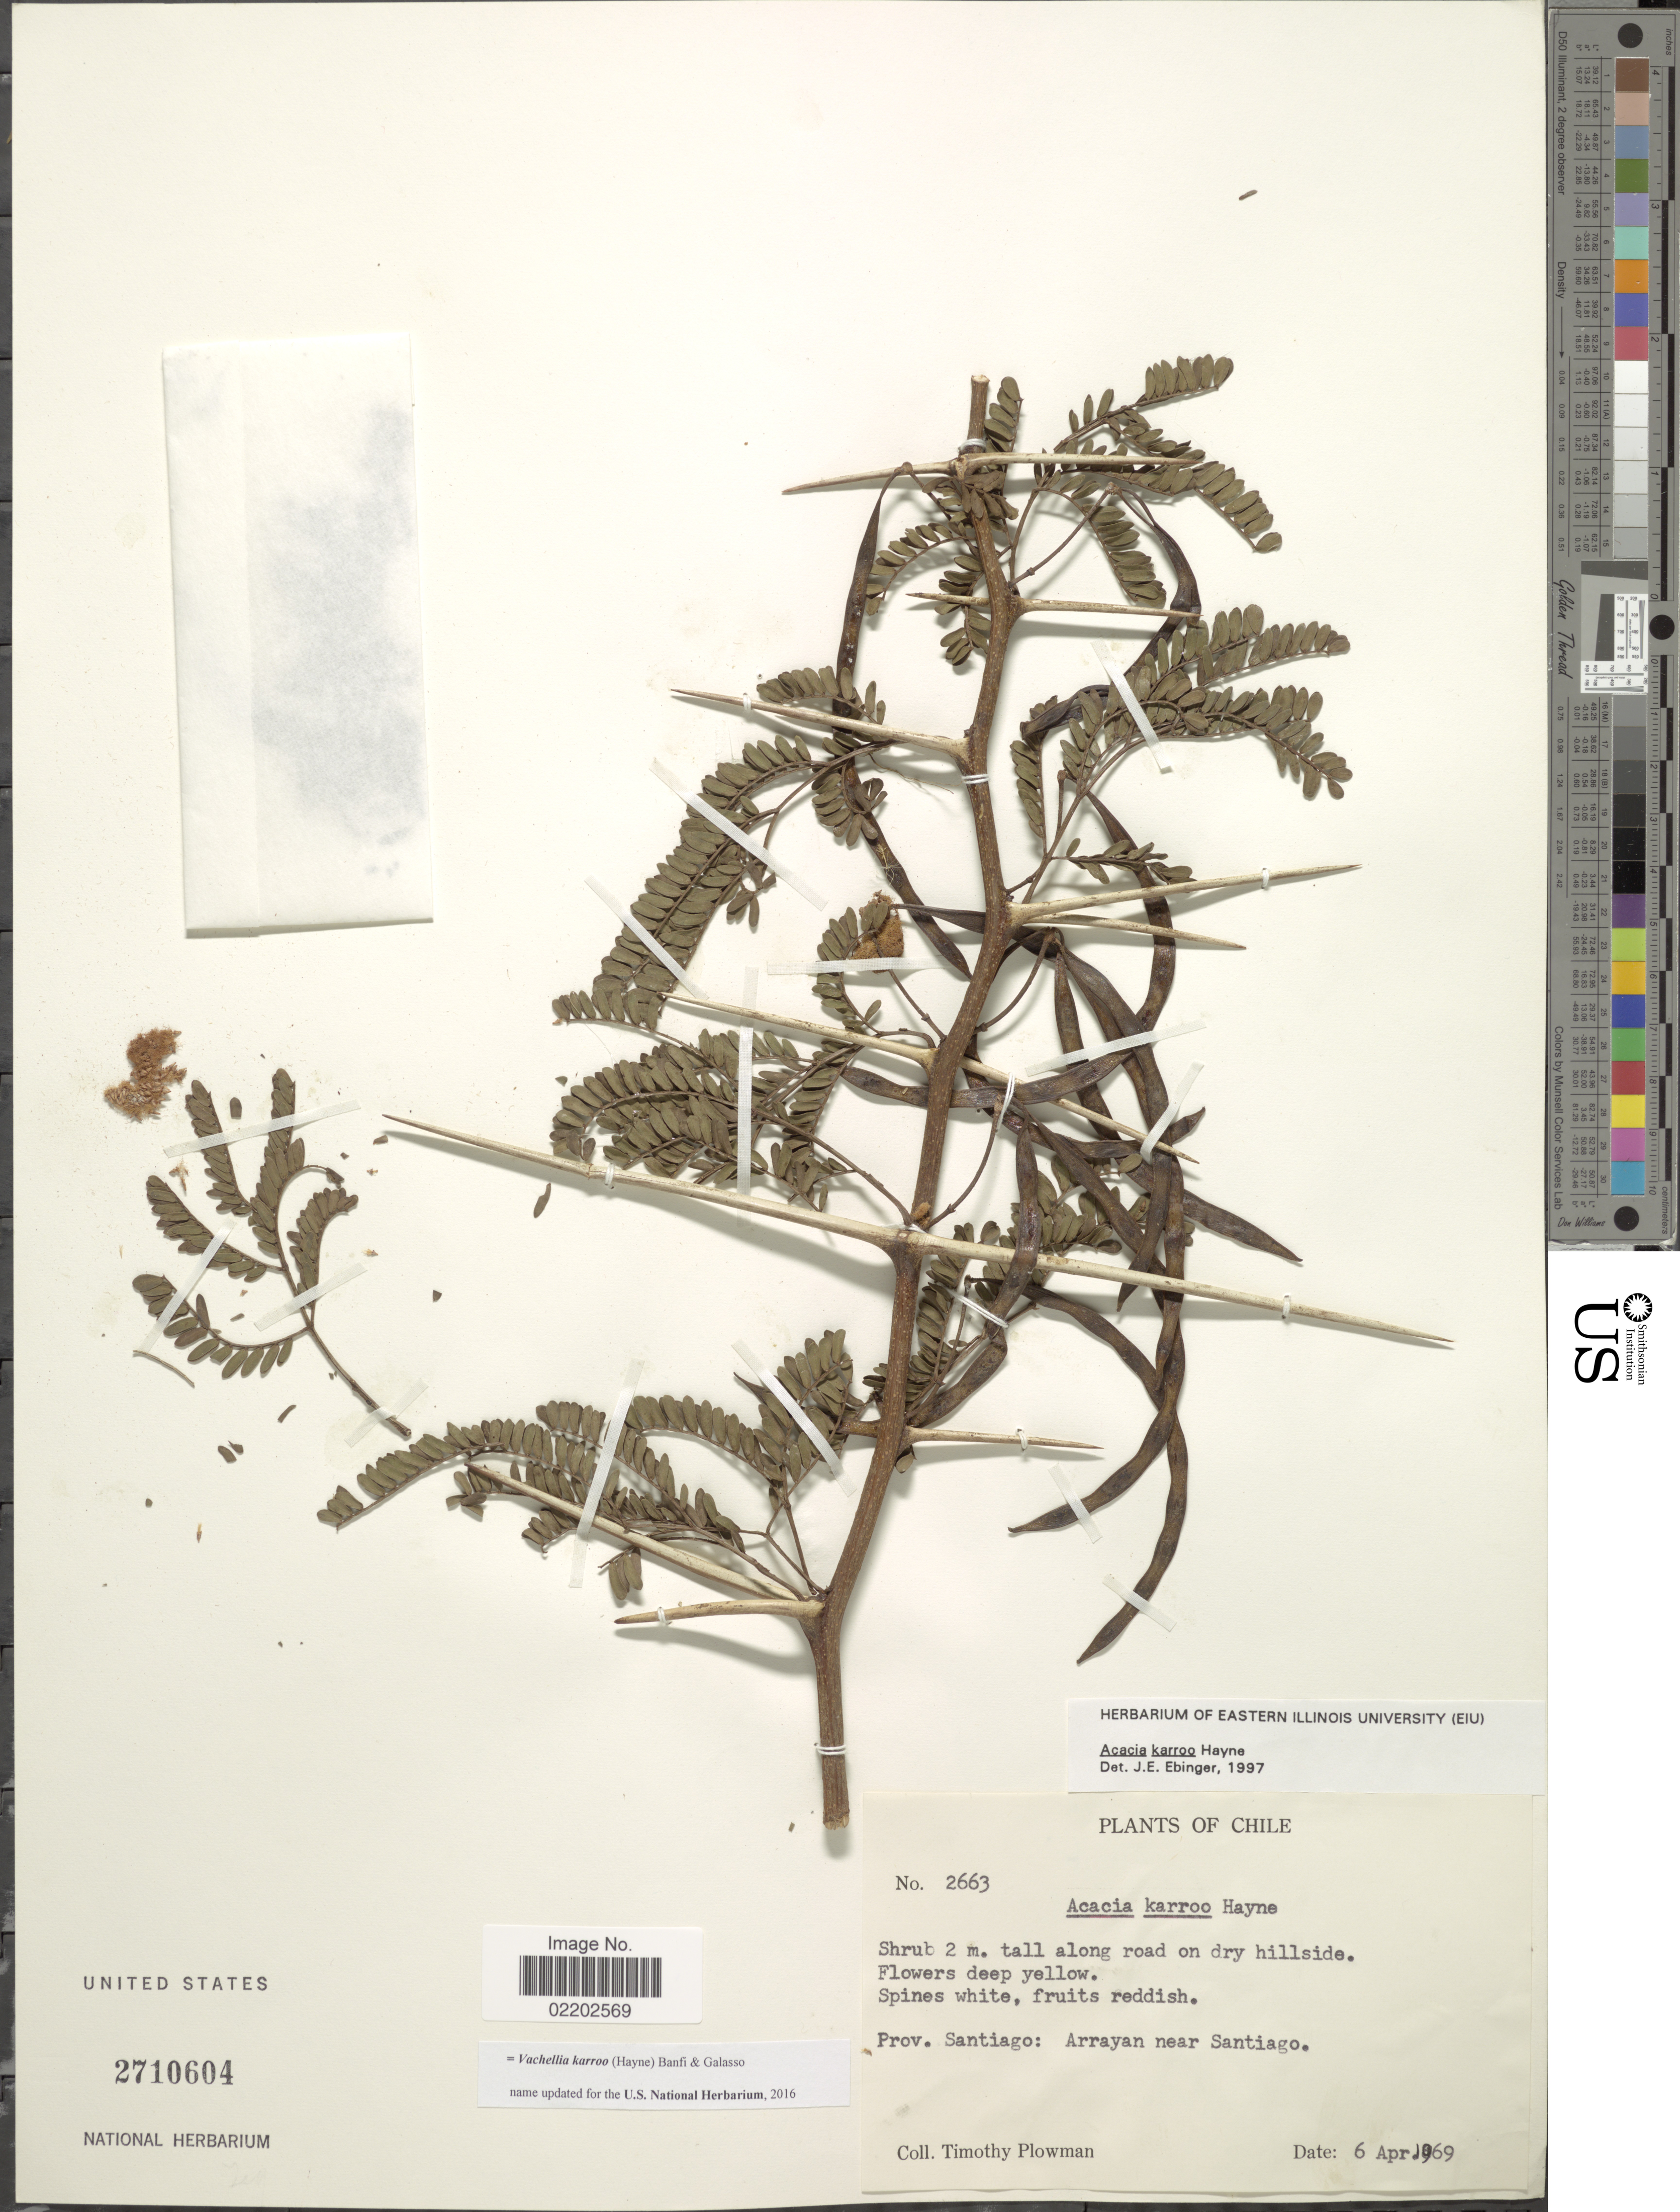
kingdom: Plantae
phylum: Tracheophyta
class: Magnoliopsida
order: Fabales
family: Fabaceae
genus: Vachellia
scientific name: Vachellia karroo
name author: (Hayne) Banfi & Galasso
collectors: T. Plowman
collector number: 2663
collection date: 1969-04-06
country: Chile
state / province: Región Metropolitana (RM)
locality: Along road on dry hillside, Prov. Santiago: Arrayan near Santiago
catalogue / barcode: US 2710604